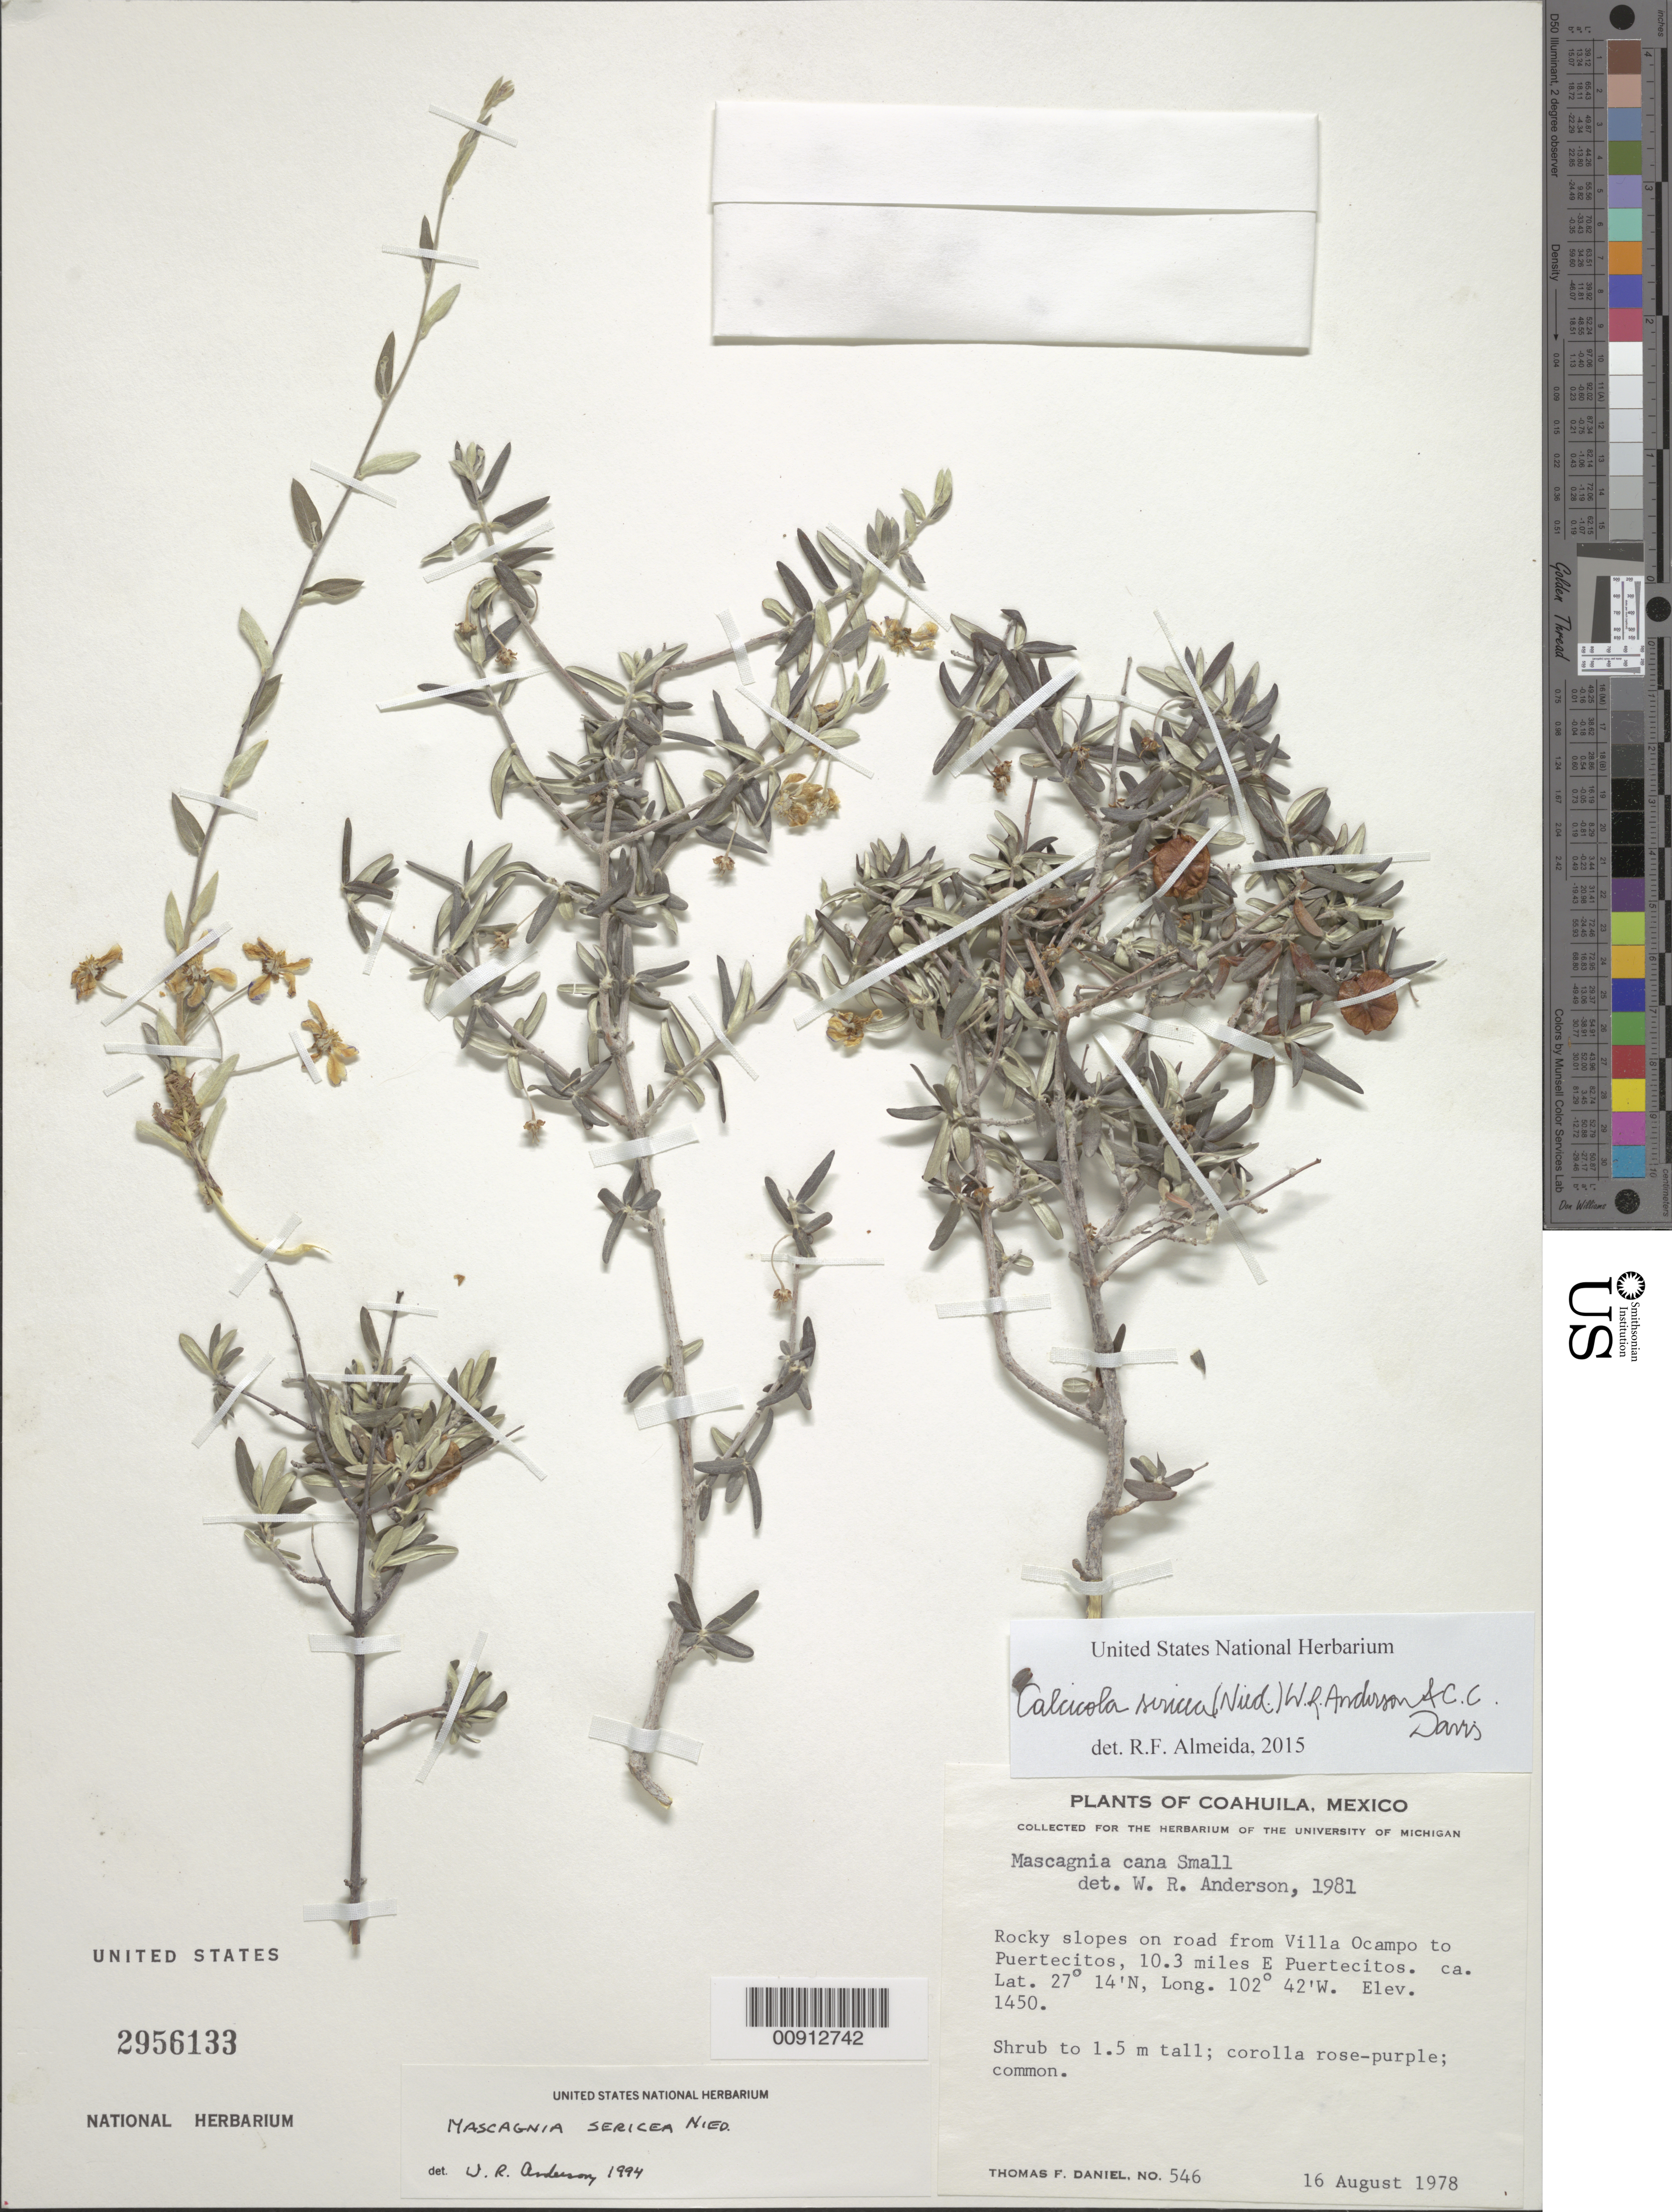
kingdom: Plantae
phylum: Tracheophyta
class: Magnoliopsida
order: Malpighiales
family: Malpighiaceae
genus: Calcicola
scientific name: Calcicola sericea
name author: (Nied.) W.R. Anderson & C. Davis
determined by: De Almeida, R. F., (HUEFS), Universidade Estadual de Feira de Santana (BRAZIL)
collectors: T. F. Daniel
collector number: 546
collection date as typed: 16 Aug 1978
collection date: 1978-08-16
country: Mexico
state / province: Coahuila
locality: On road from Villa Ocampo to Puertecitos, 10.3 miles E Puertecitos.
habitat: Rocky slopes.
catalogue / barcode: US 2956133